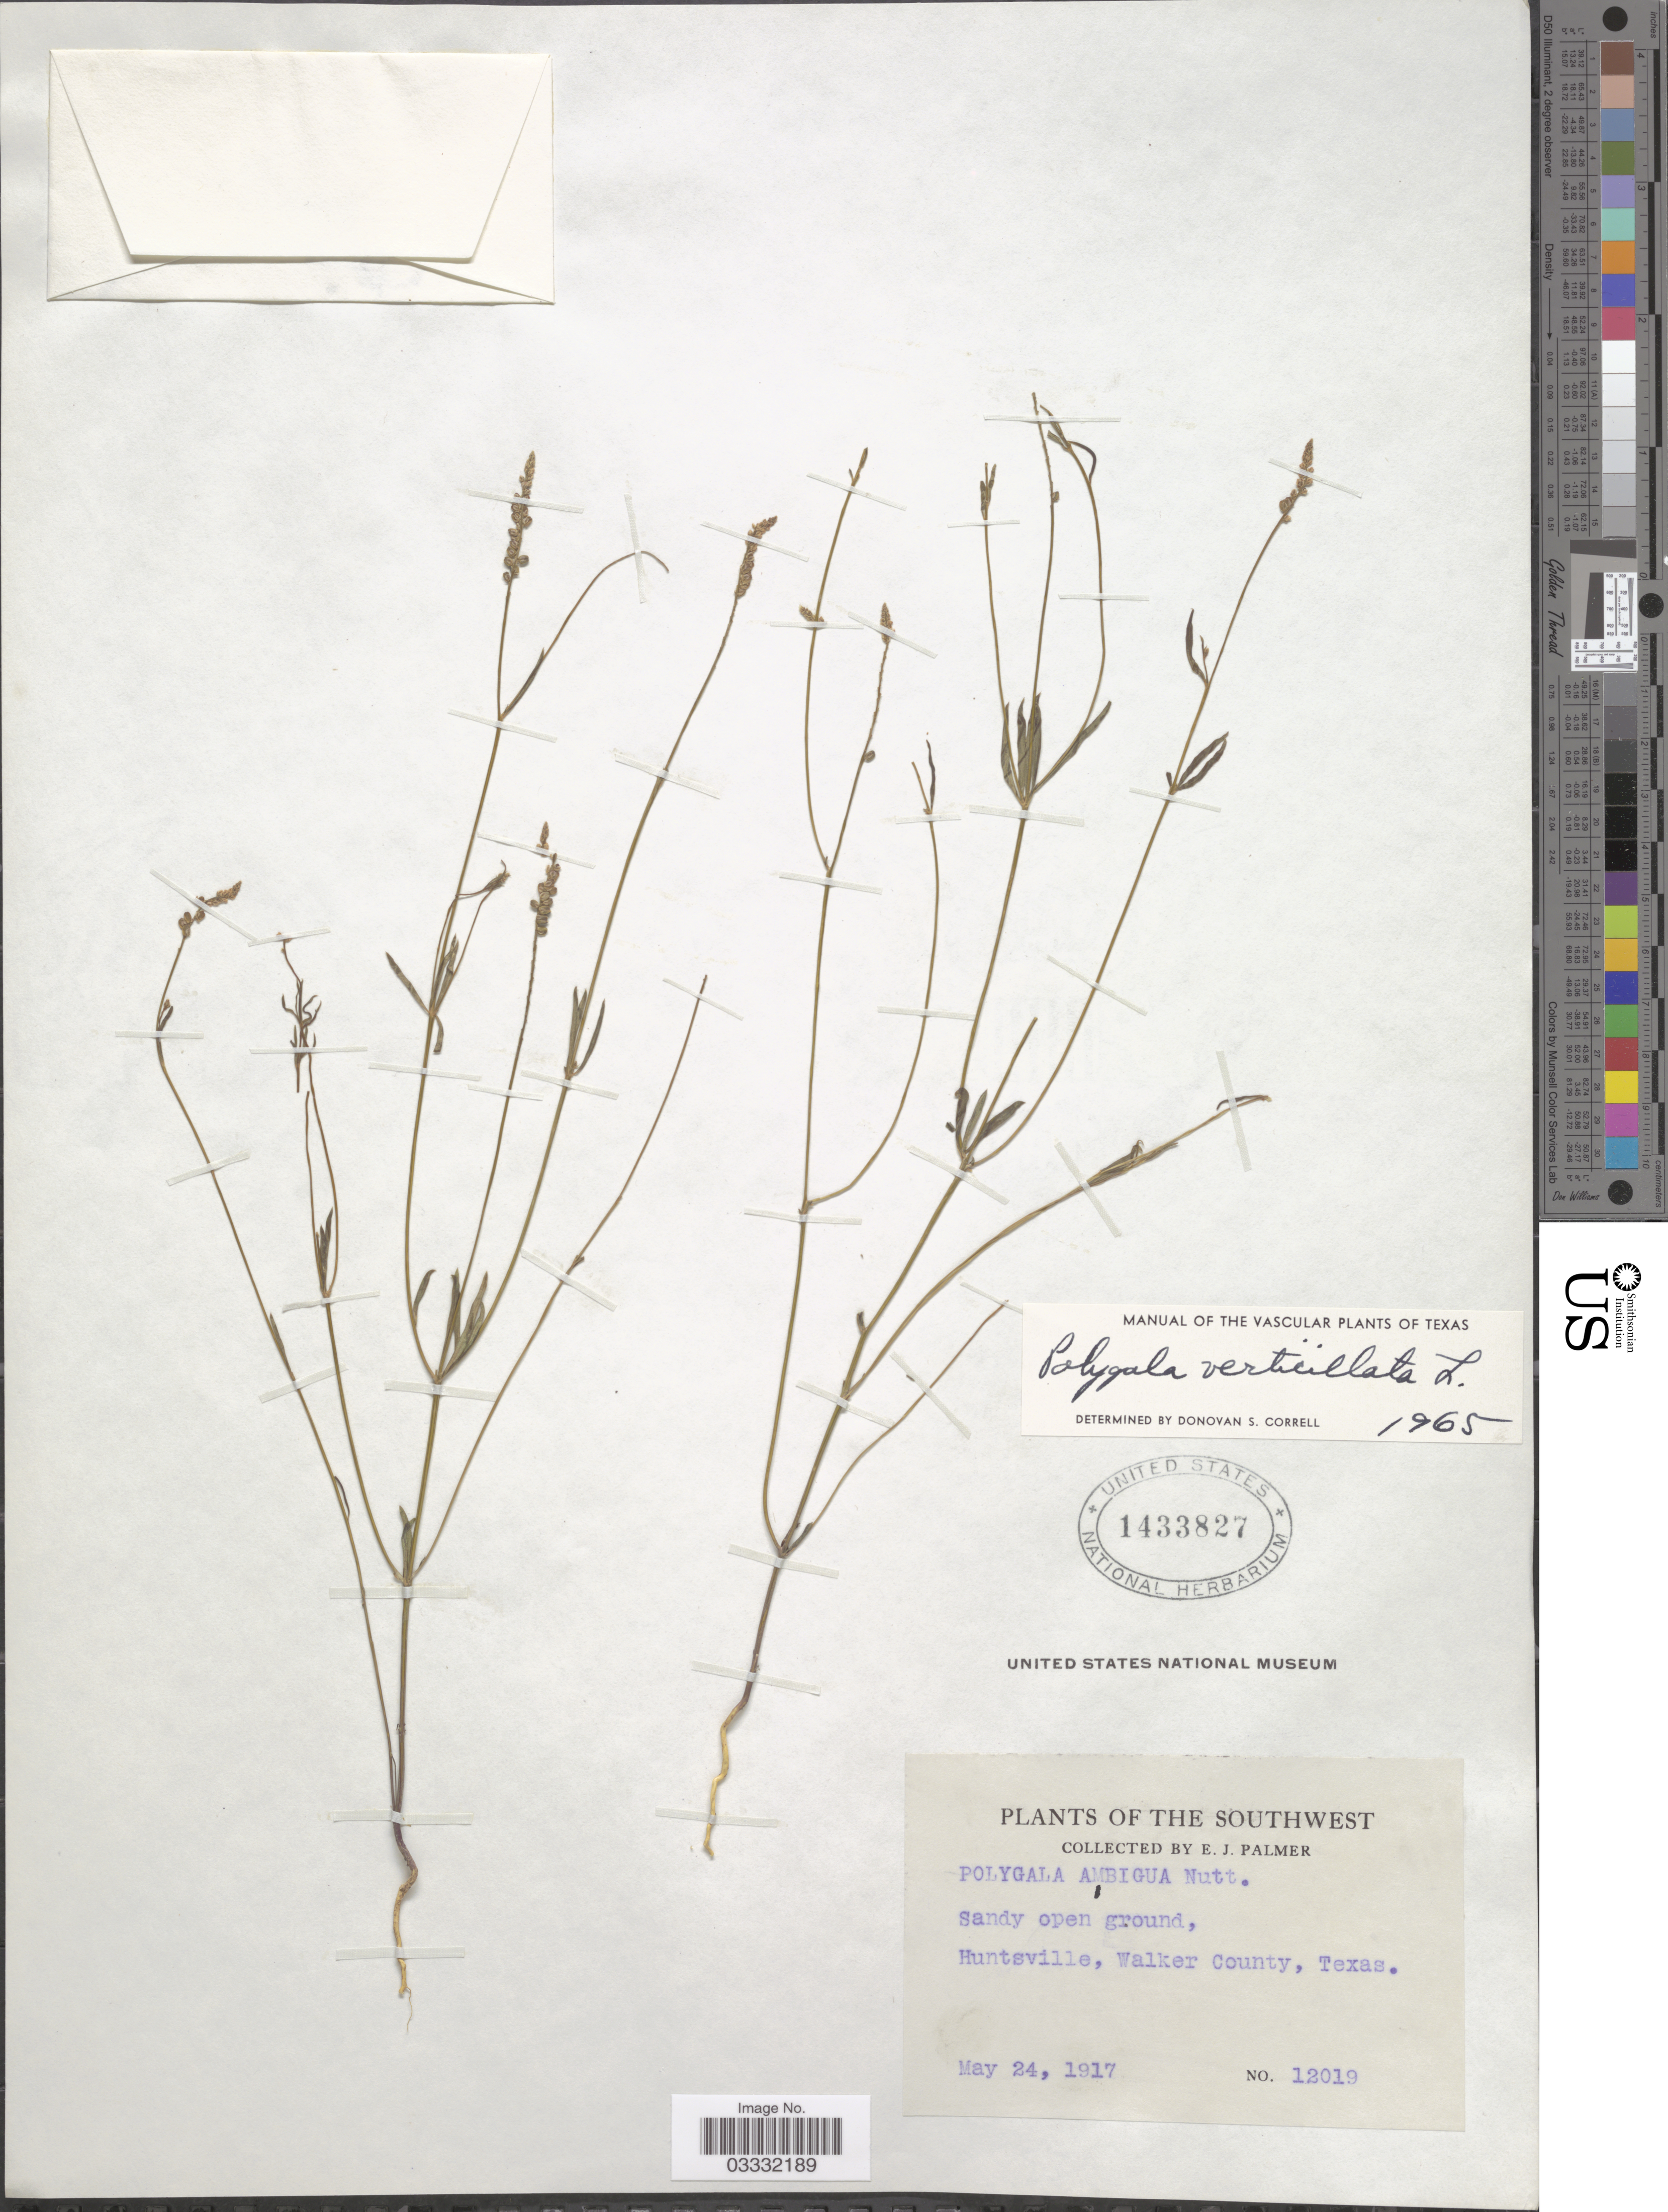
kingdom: Plantae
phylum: Tracheophyta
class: Magnoliopsida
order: Fabales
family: Polygalaceae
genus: Polygala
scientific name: Polygala verticillata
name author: L.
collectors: E. J. Palmer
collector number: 12019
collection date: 1917-05-24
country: United States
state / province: Texas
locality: The Southwest. Huntsville, Walker County.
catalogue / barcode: US 1433827